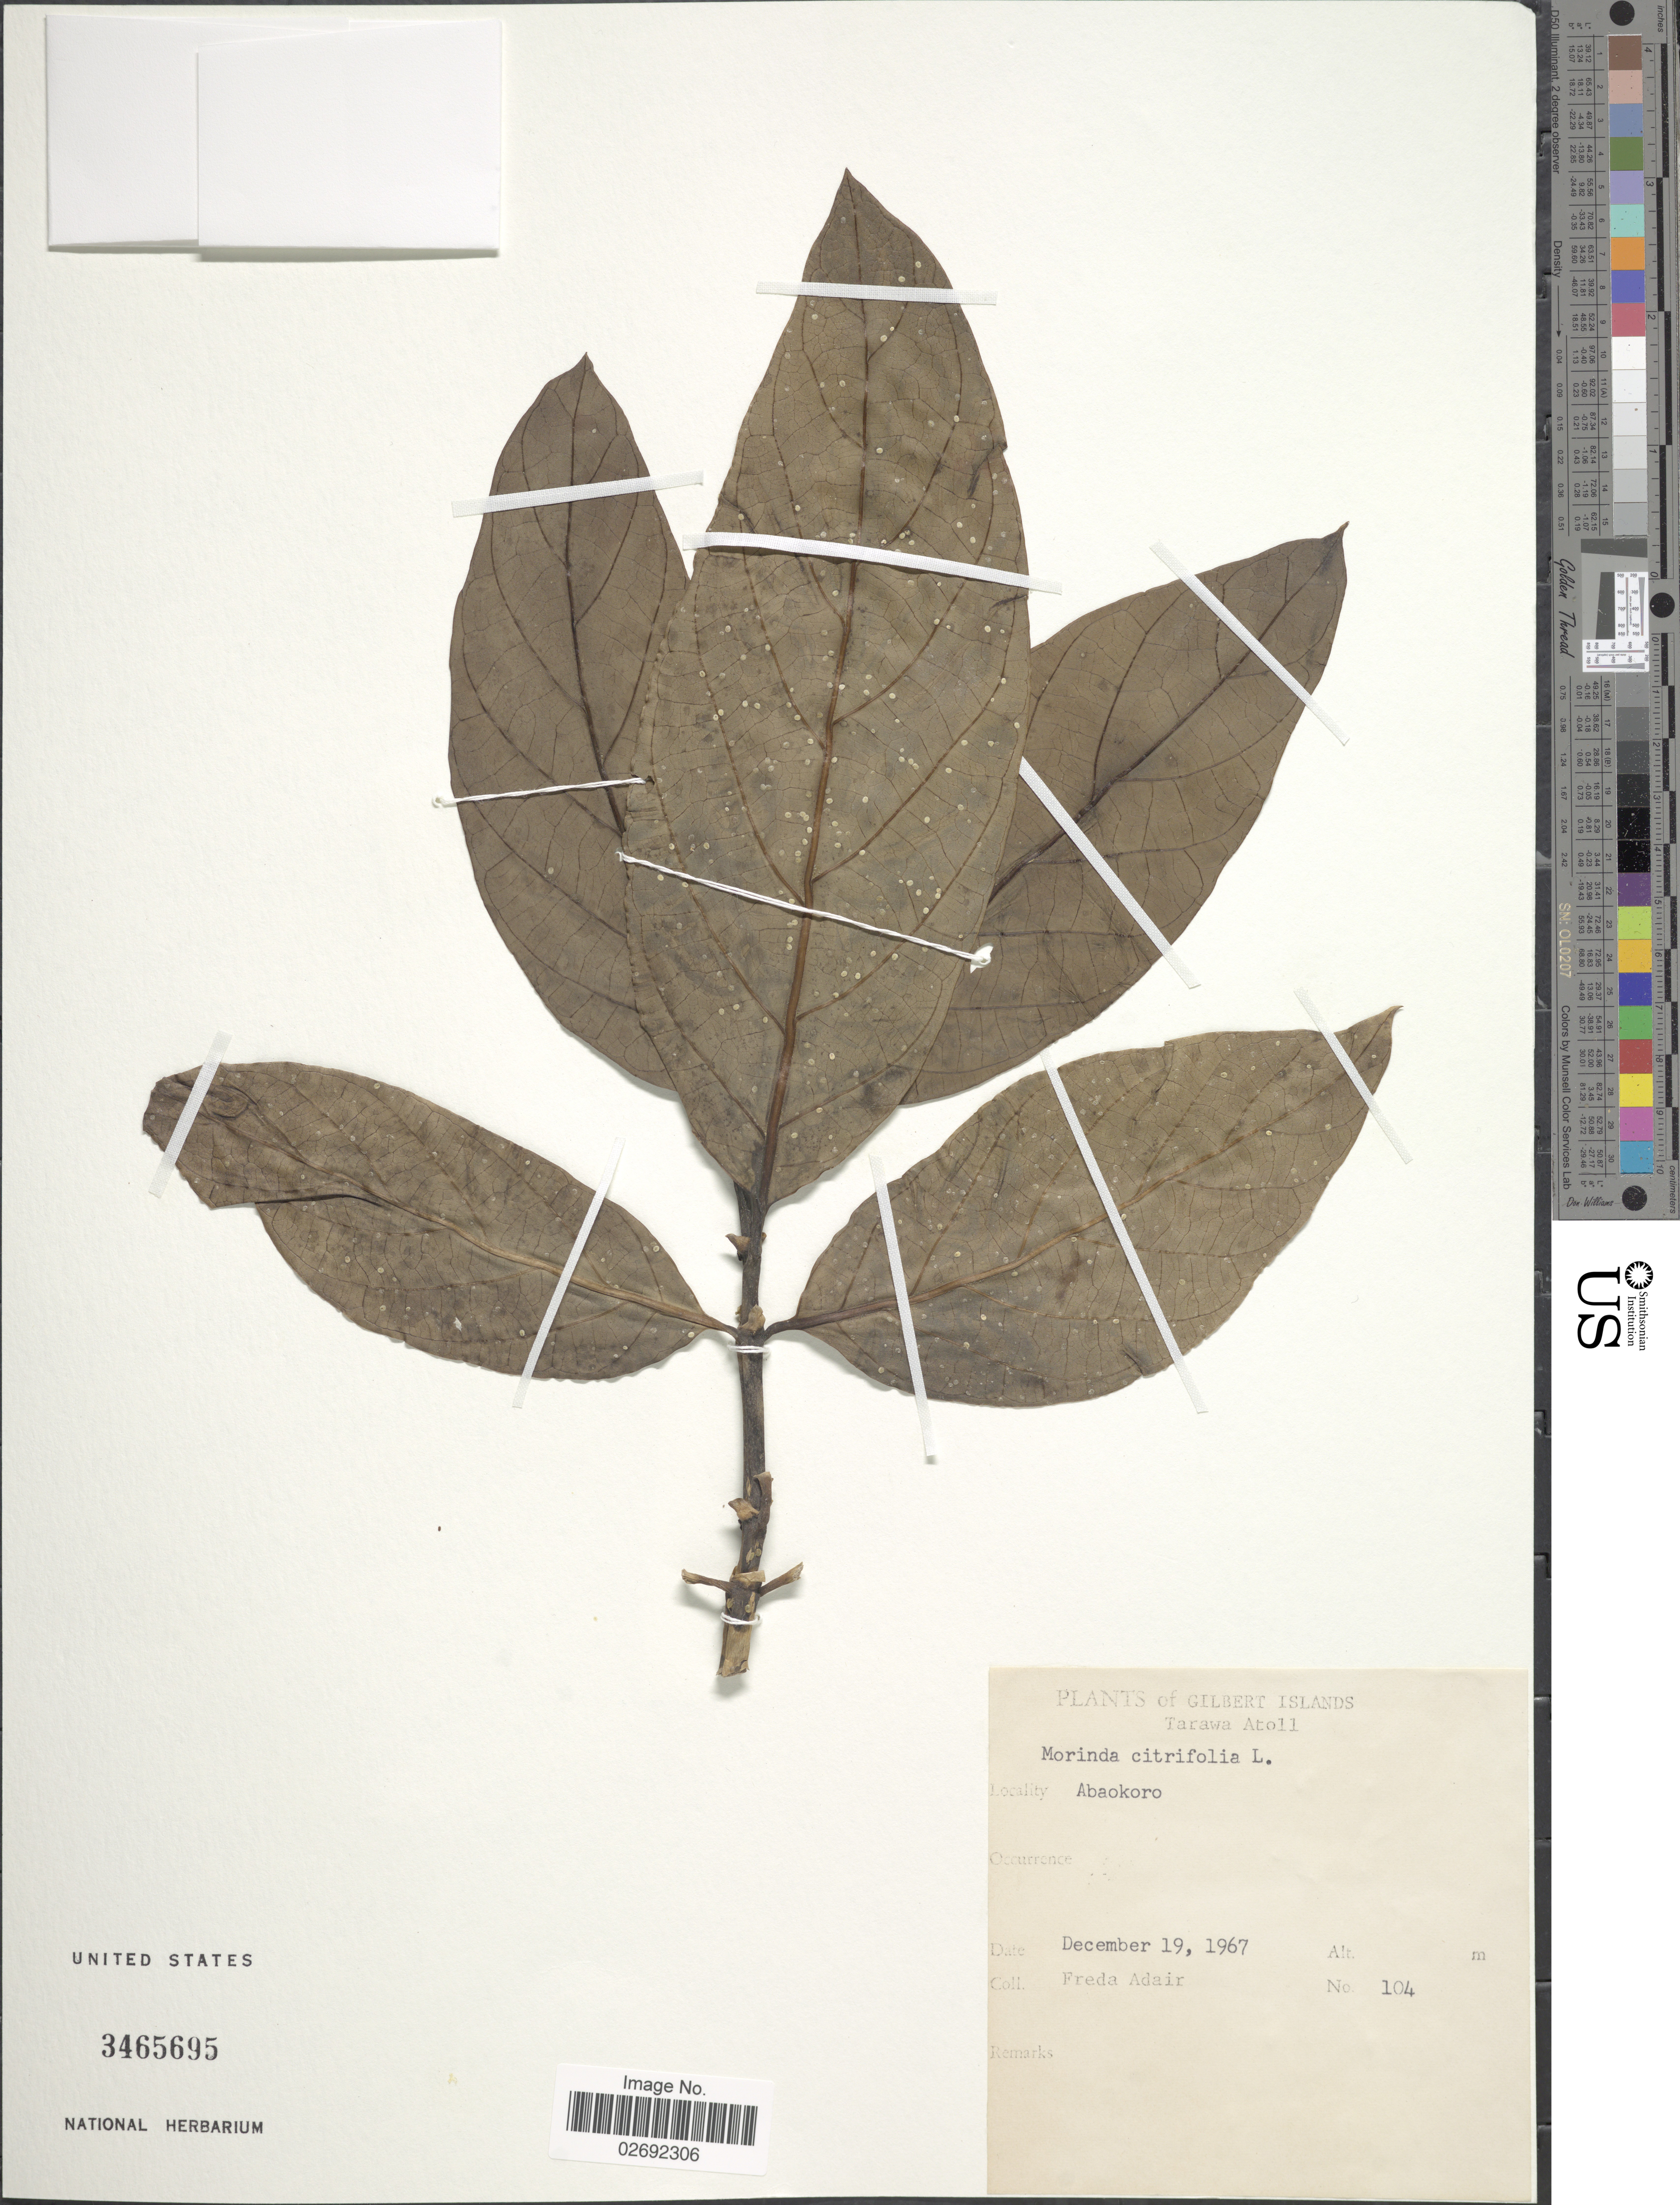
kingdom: Plantae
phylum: Tracheophyta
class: Magnoliopsida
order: Gentianales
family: Rubiaceae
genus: Morinda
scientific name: Morinda citrifolia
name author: L.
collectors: F. Adair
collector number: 104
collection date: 1967-12-19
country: Kiribati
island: Tarawa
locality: Gilbert Islands. Tarawa Atoll. Abaokoro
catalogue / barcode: US 3465695